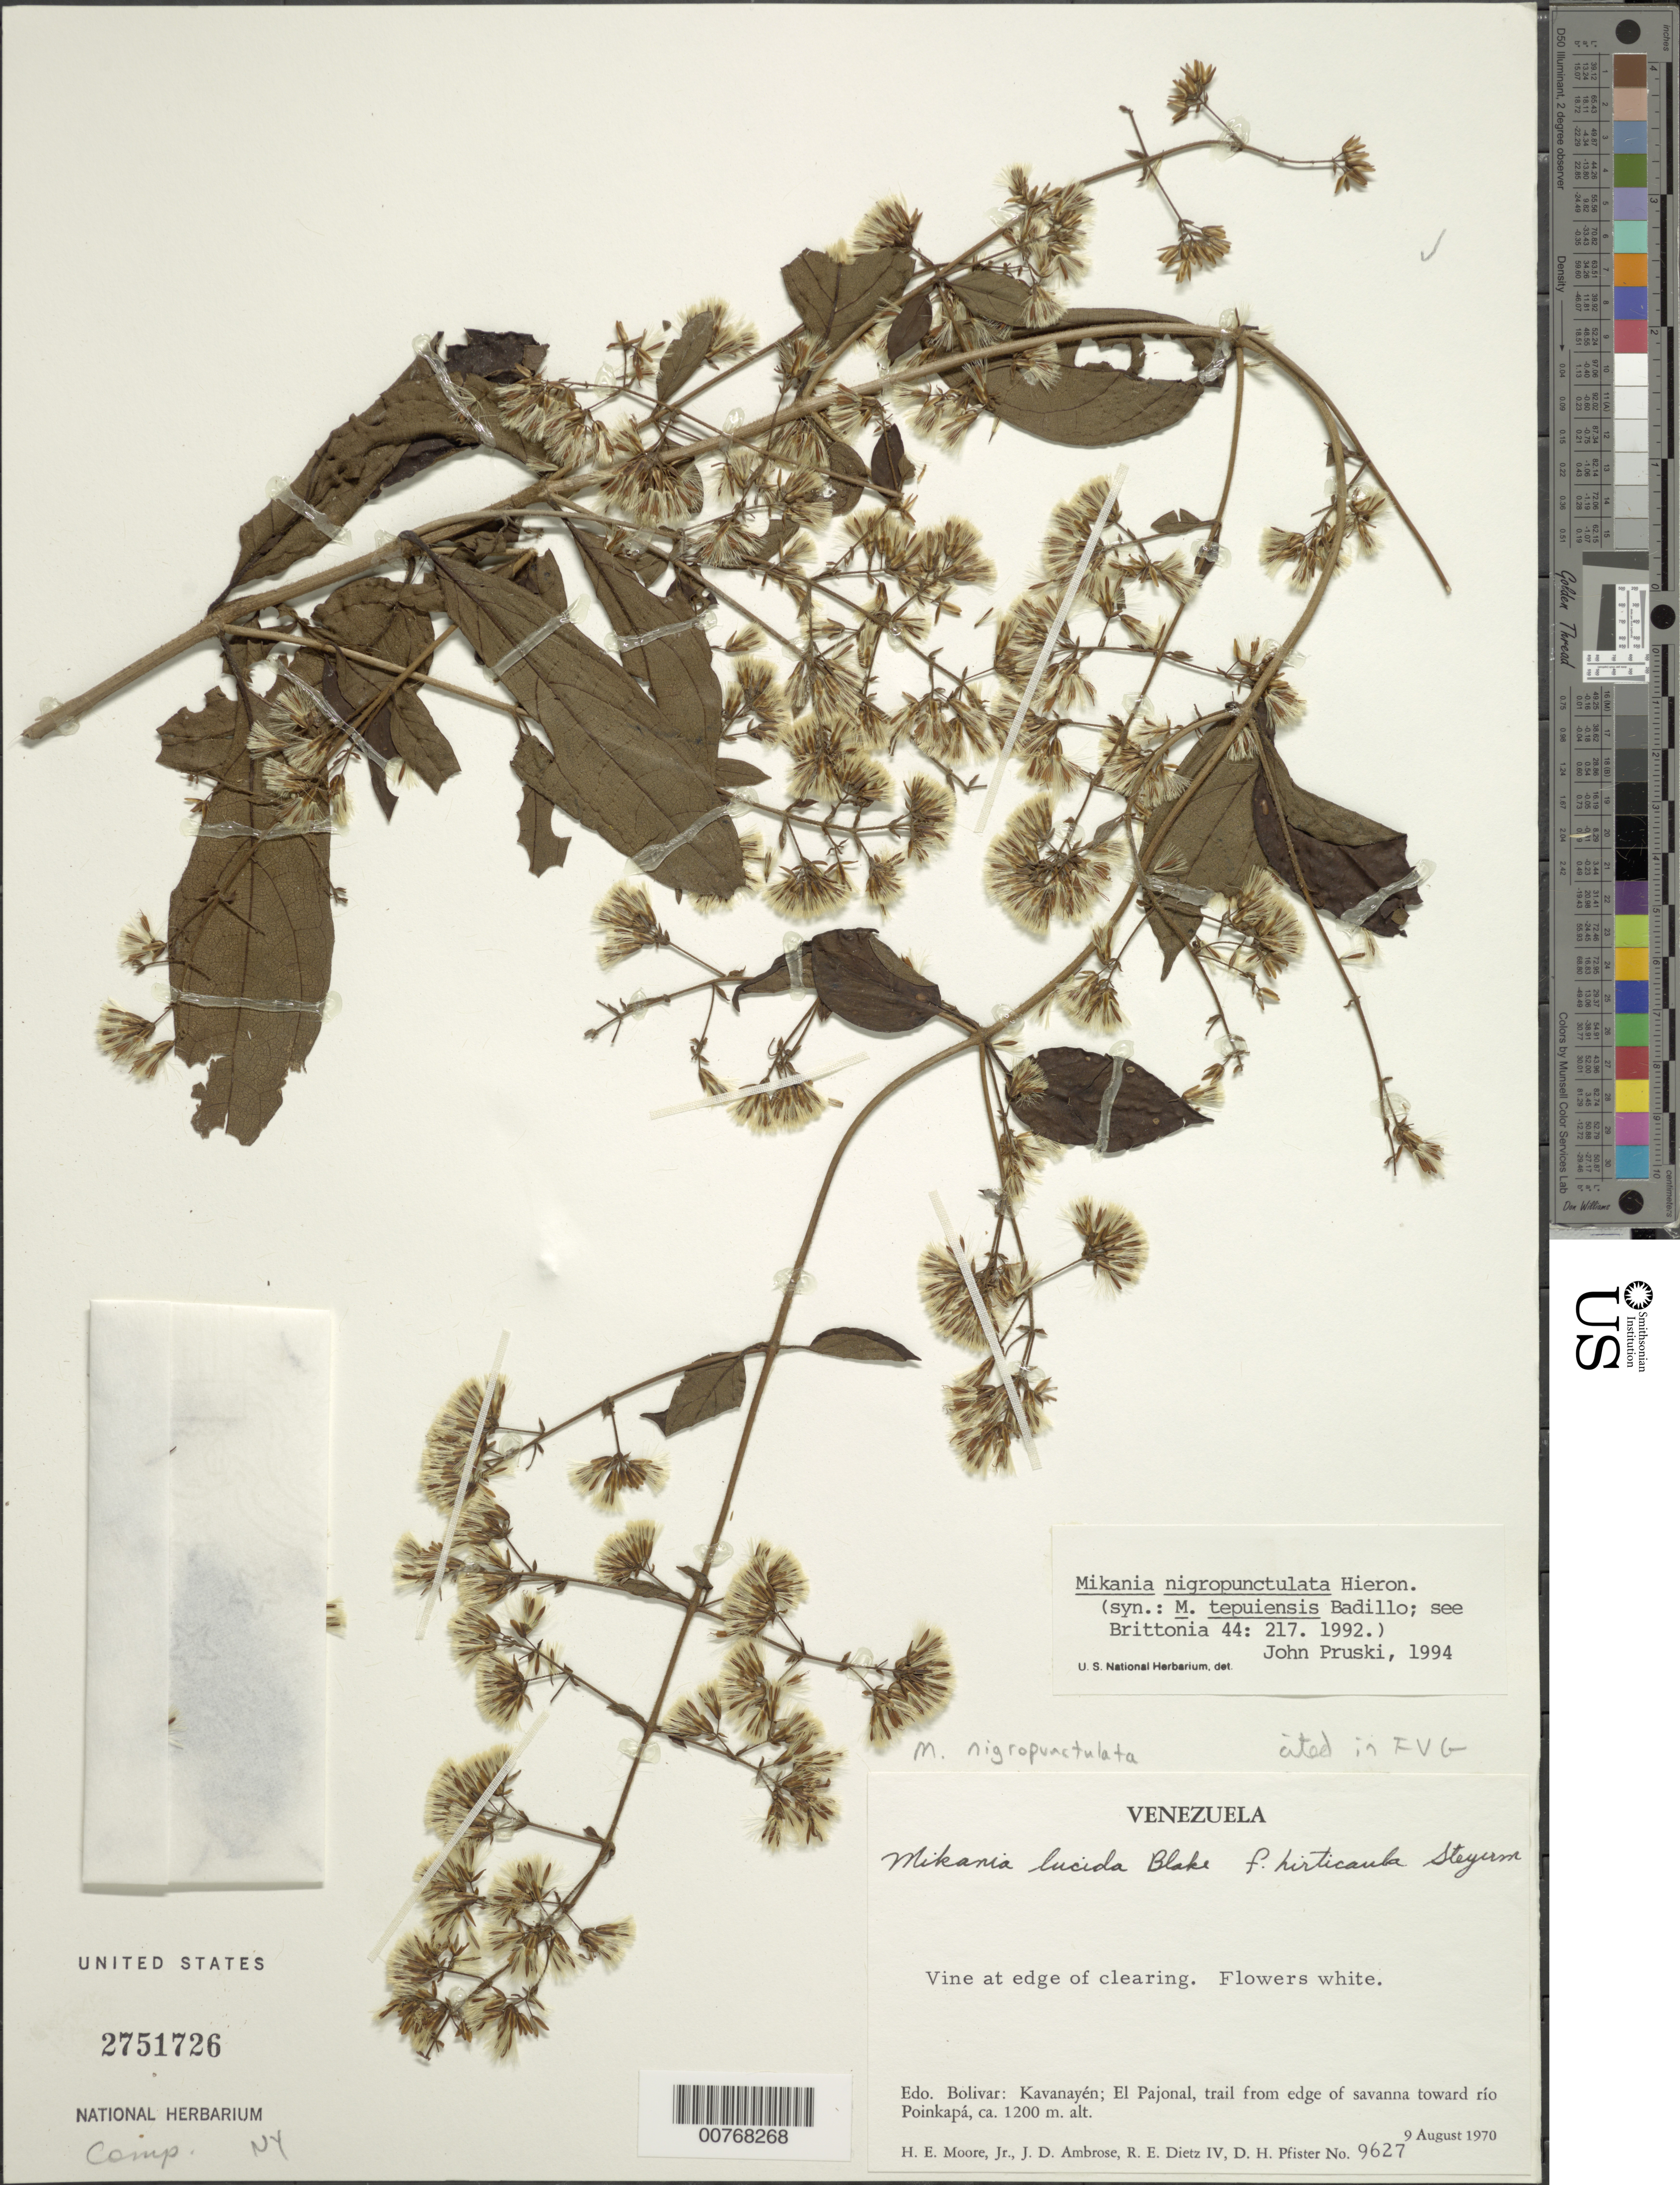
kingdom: Plantae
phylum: Tracheophyta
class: Magnoliopsida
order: Asterales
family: Asteraceae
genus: Mikania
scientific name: Mikania nigropunctulata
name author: Hieron.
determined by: Pruski, J. F.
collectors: H. E. Moore, J. D. Ambrose, R. Dietz & D. H. Pfister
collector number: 9627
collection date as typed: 9-Aug-70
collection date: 1970-08-09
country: Venezuela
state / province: Bolívar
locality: Kavanayén, El Pajonal, trail from edge of savanna to río Poinkapa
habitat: Edge of clearing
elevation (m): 1200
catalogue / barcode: US 2751726